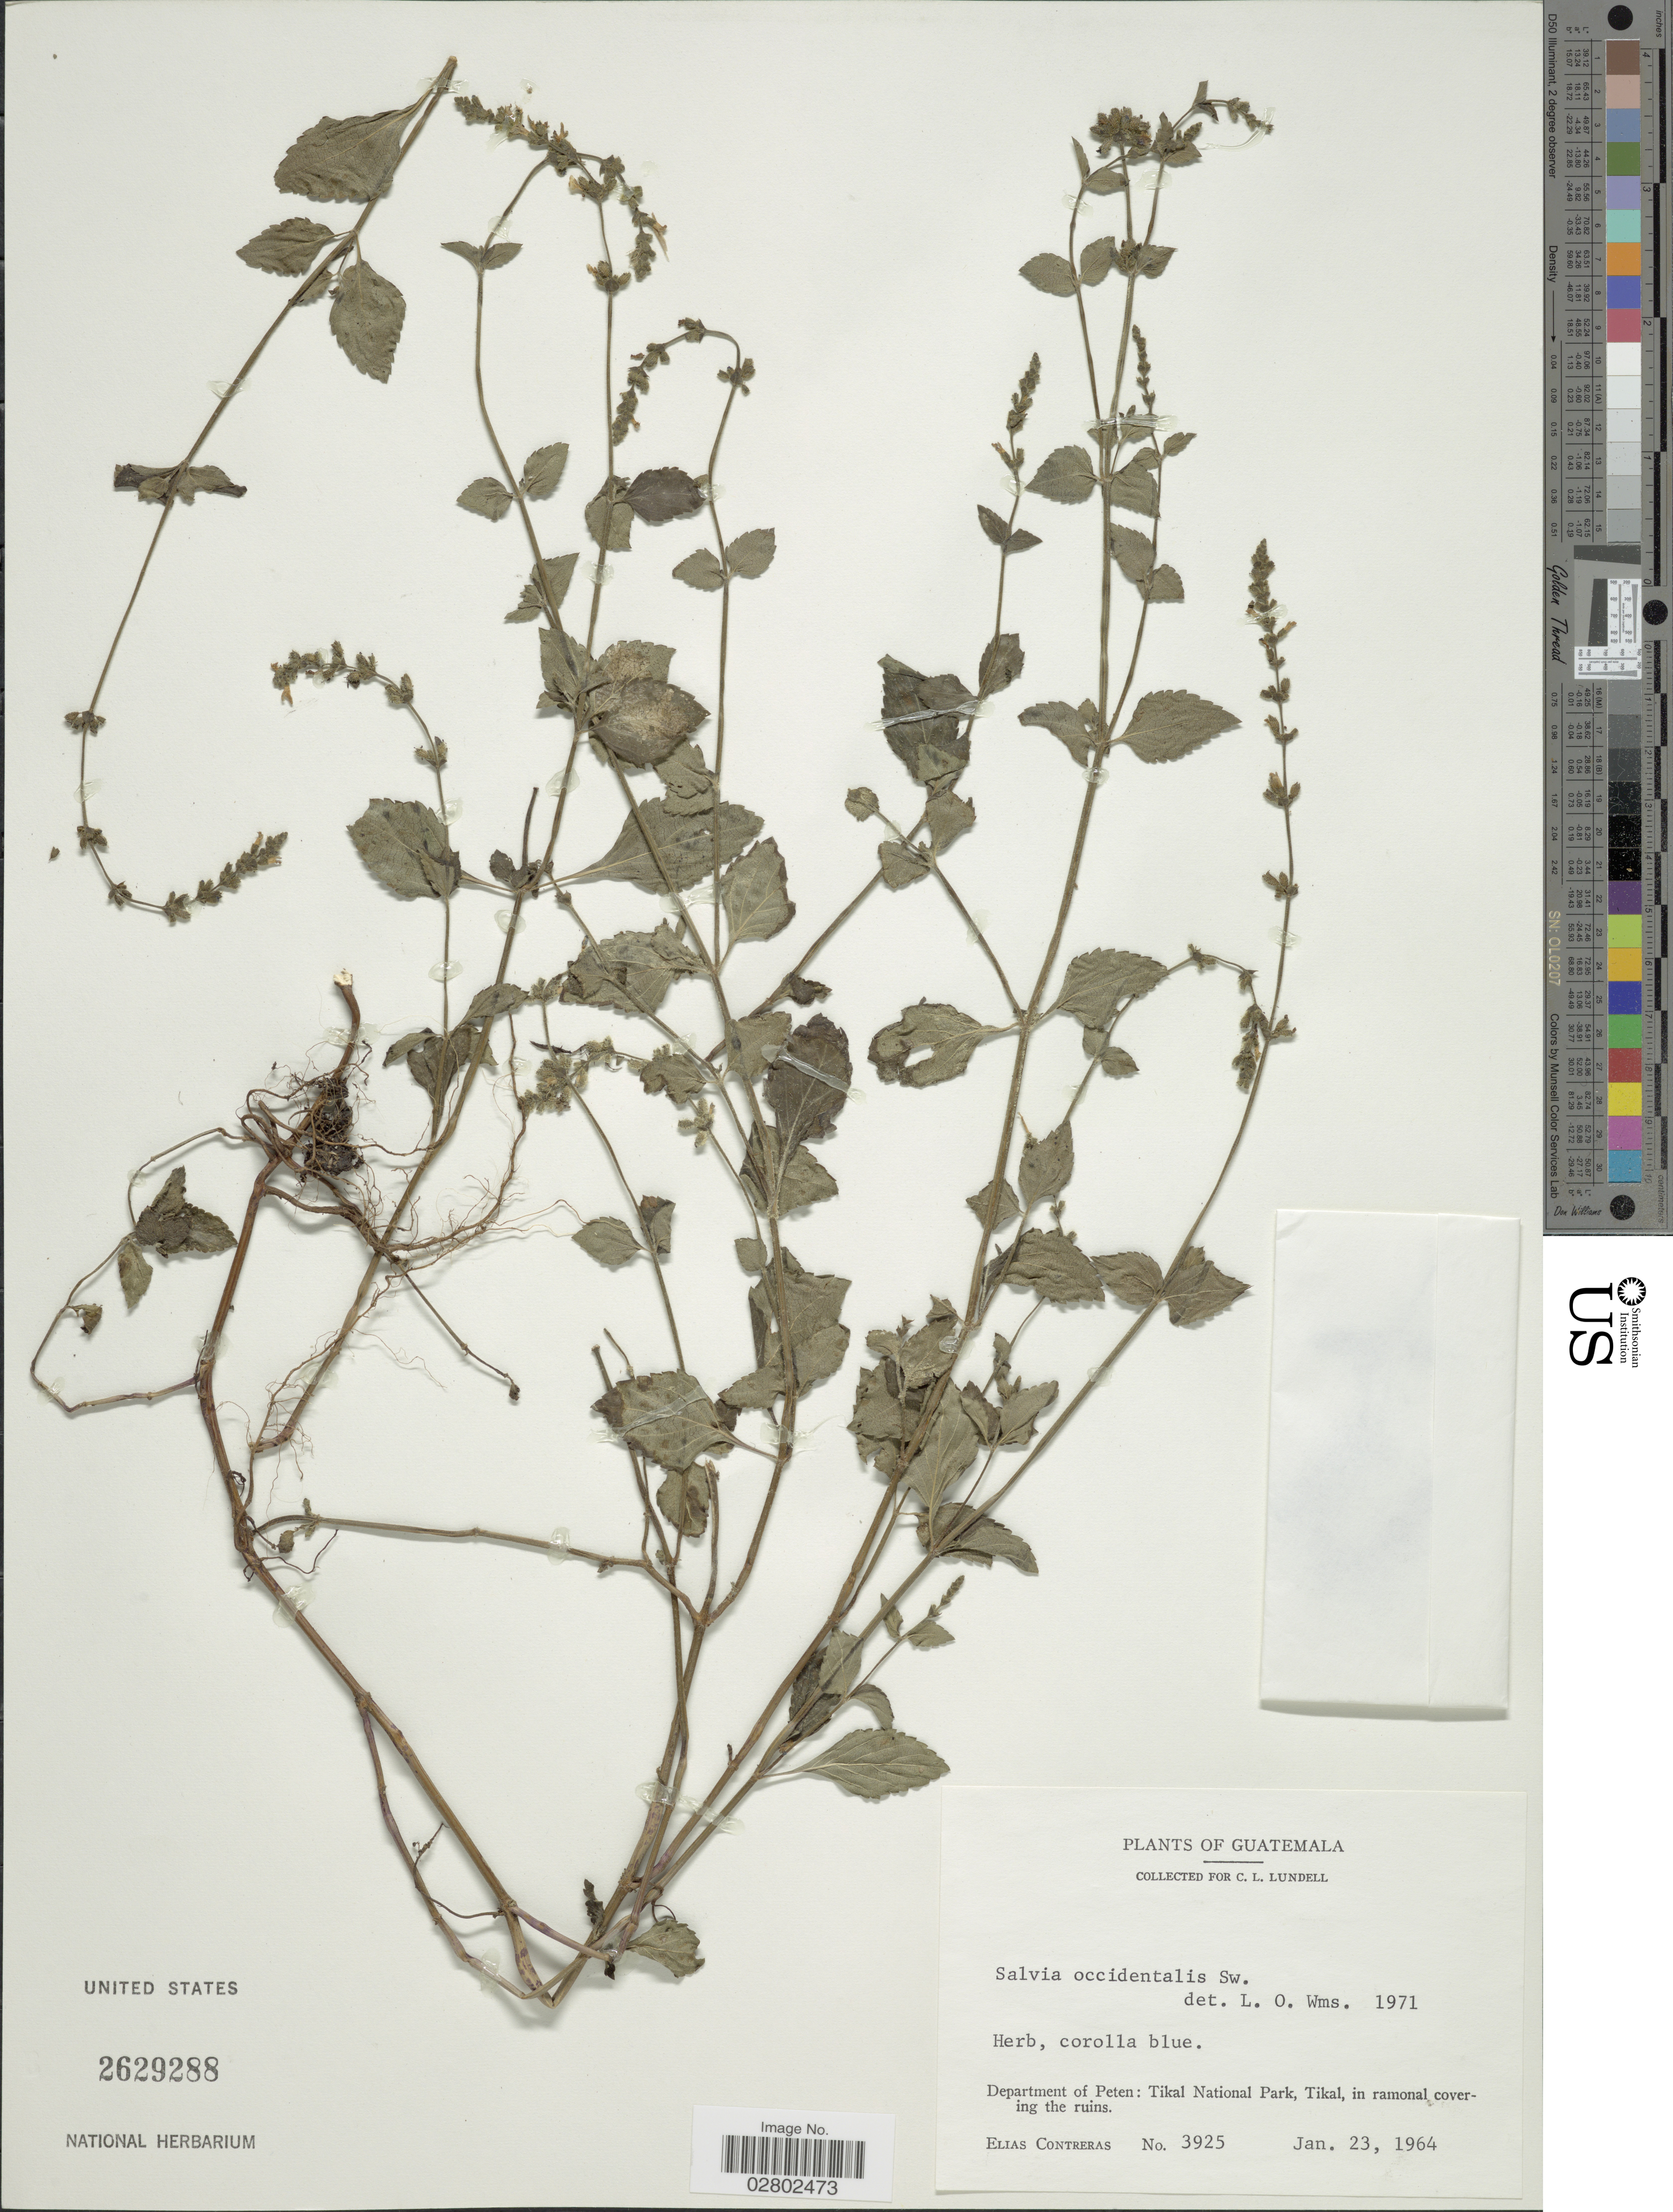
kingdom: Plantae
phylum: Tracheophyta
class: Magnoliopsida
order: Lamiales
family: Lamiaceae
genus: Salvia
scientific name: Salvia occidentalis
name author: Sw.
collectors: E. Contreras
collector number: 3925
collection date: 1964-01-23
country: Guatemala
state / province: El Petén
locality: Department of Peten: Tikal National Park, Tikal, in ramonal covering the ruins.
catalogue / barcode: US 2629288